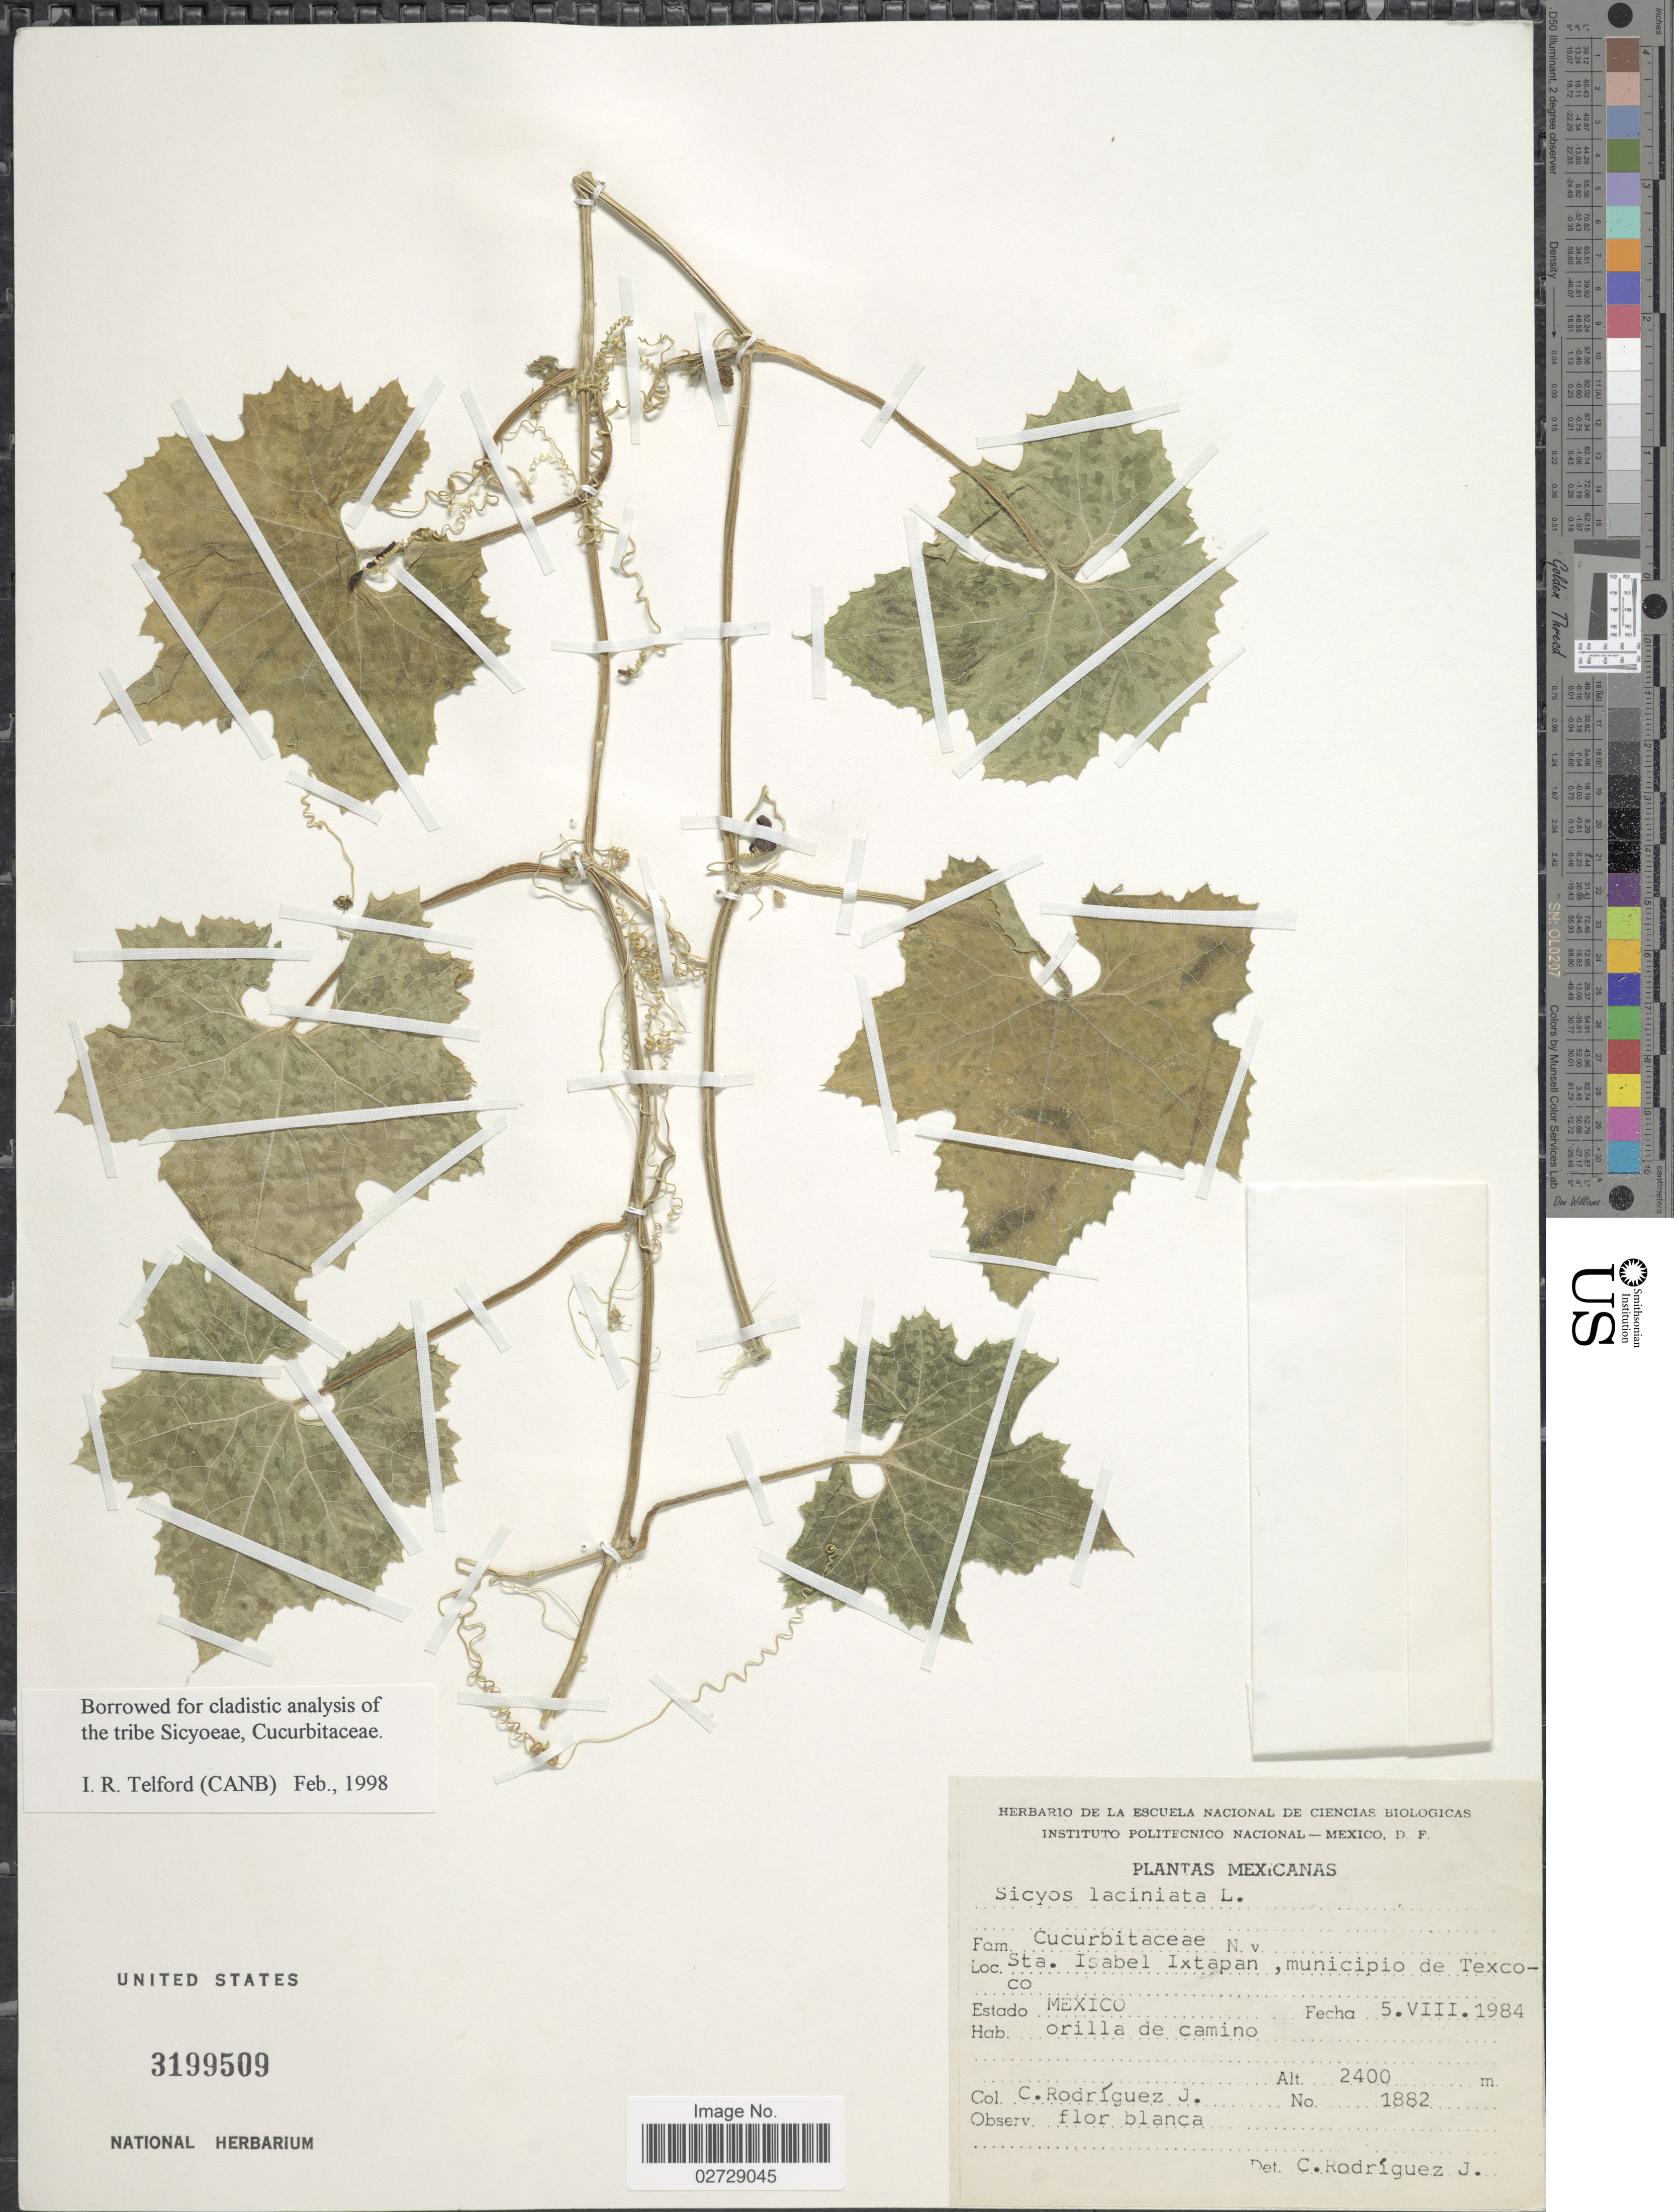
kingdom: Plantae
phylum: Tracheophyta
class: Magnoliopsida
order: Cucurbitales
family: Cucurbitaceae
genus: Sicyos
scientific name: Sicyos laciniatus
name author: L.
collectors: C. Rodriguez J.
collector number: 1882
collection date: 1984-08-05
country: Mexico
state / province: México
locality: Sta. Isabel Ixtapan, municipio de Texcoco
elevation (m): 2400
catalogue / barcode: US 3199509